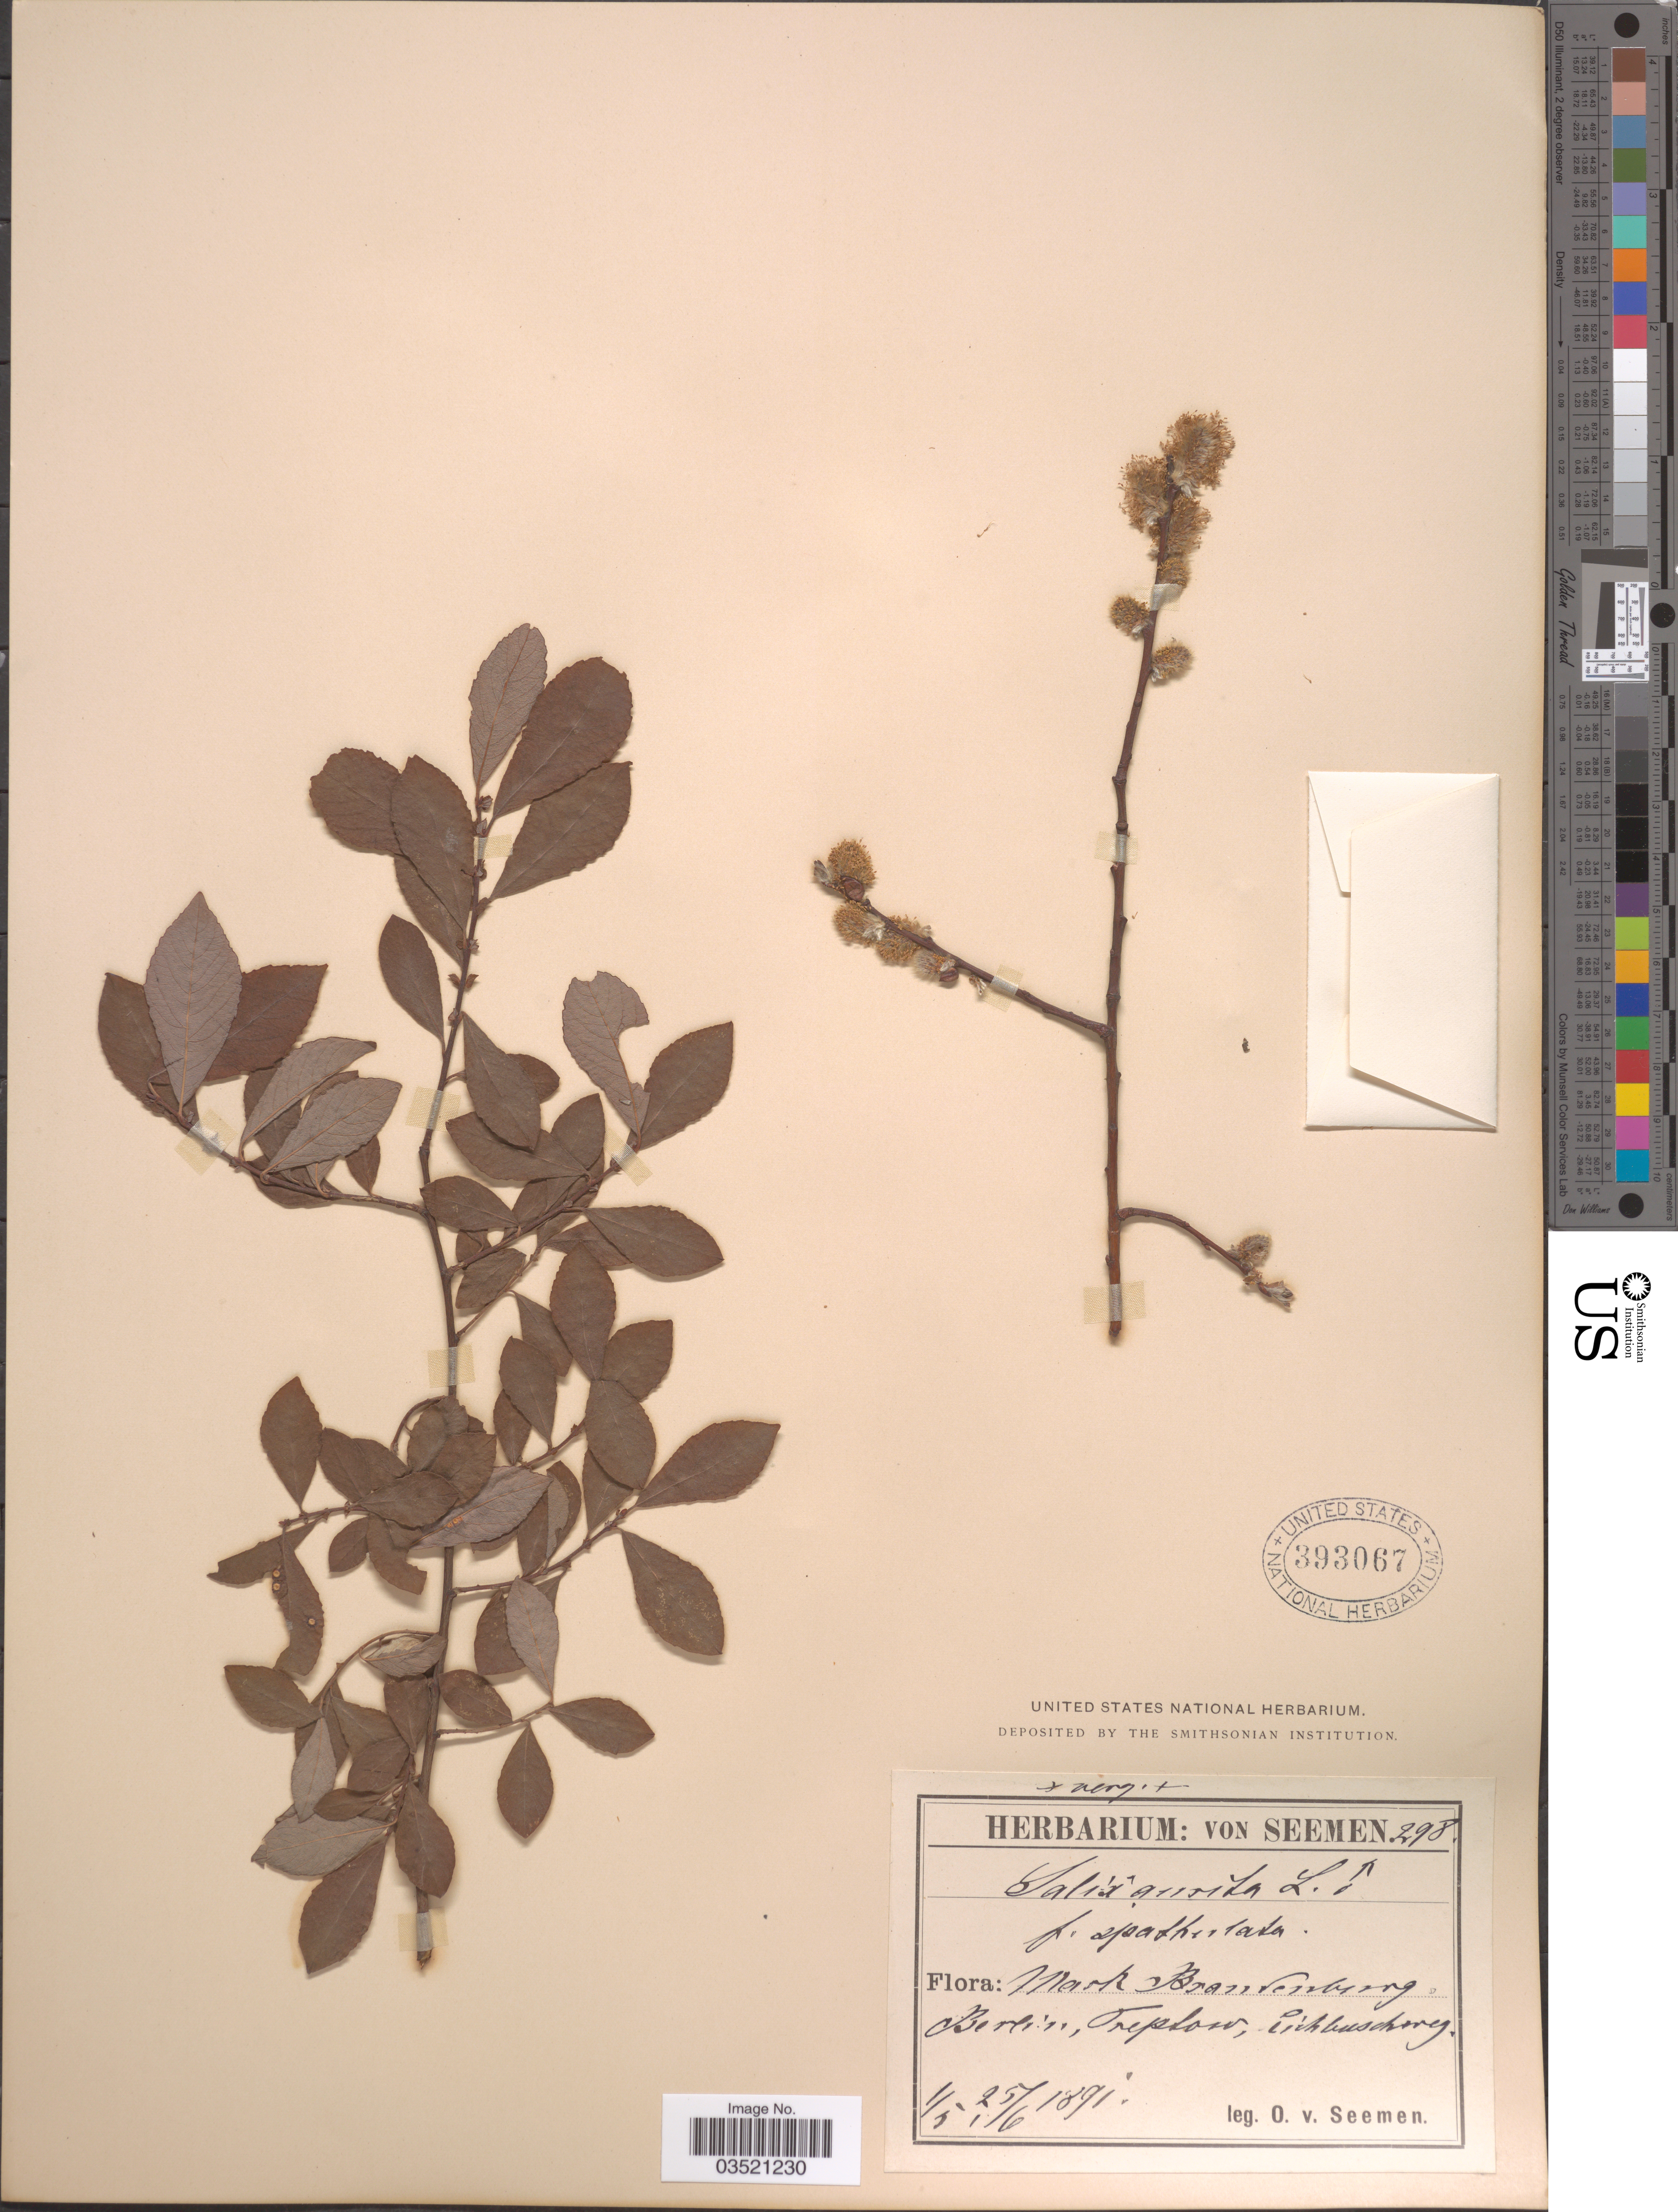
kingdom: Plantae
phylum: Tracheophyta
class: Magnoliopsida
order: Malpighiales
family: Salicaceae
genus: Salix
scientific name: Salix aurita f. spathulata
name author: (Willd.) Wimm.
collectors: K. O. von Seemen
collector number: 298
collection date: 1891-05-01/1891-06-25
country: Germany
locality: Mark Brandenburg. Berlin, Treptow, Eichbuschweg.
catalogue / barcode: US 393067